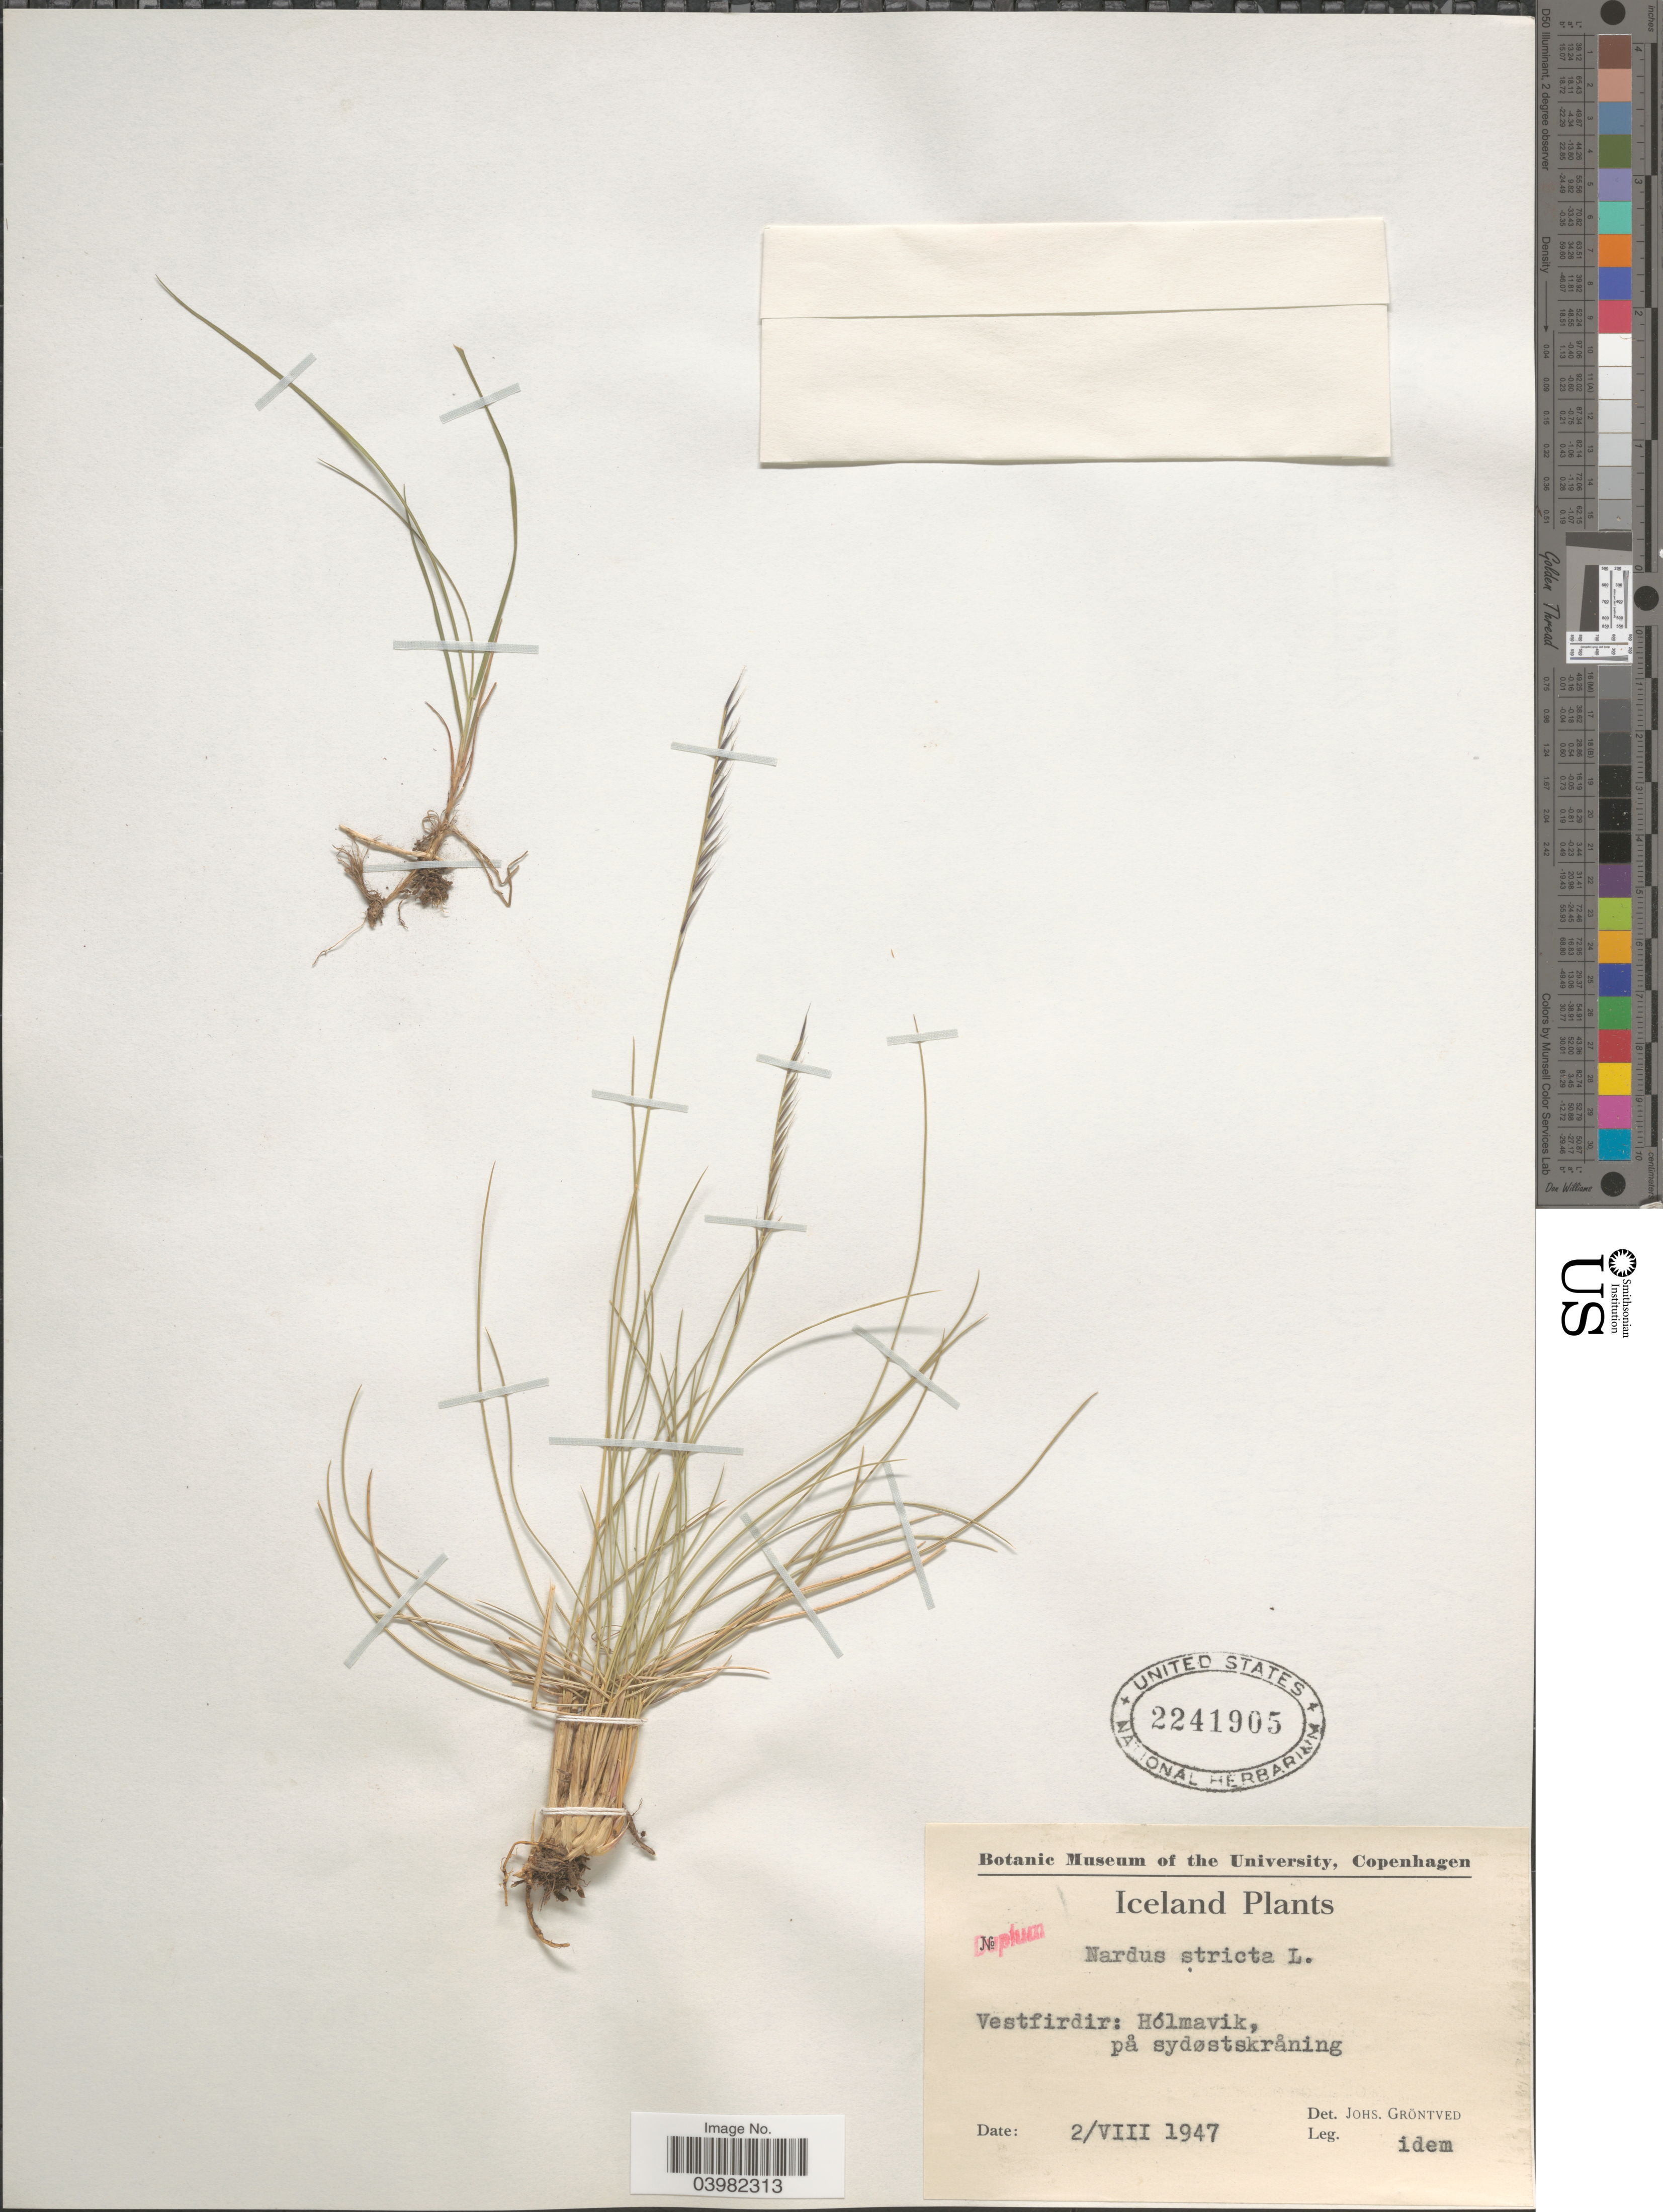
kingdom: Plantae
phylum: Tracheophyta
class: Liliopsida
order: Poales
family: Poaceae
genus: Nardus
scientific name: Nardus stricta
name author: L.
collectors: J. Gröntved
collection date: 1947-08-02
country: Iceland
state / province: Westfjords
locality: Hólmavik, på sydøstskråning.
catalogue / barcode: US 2241905